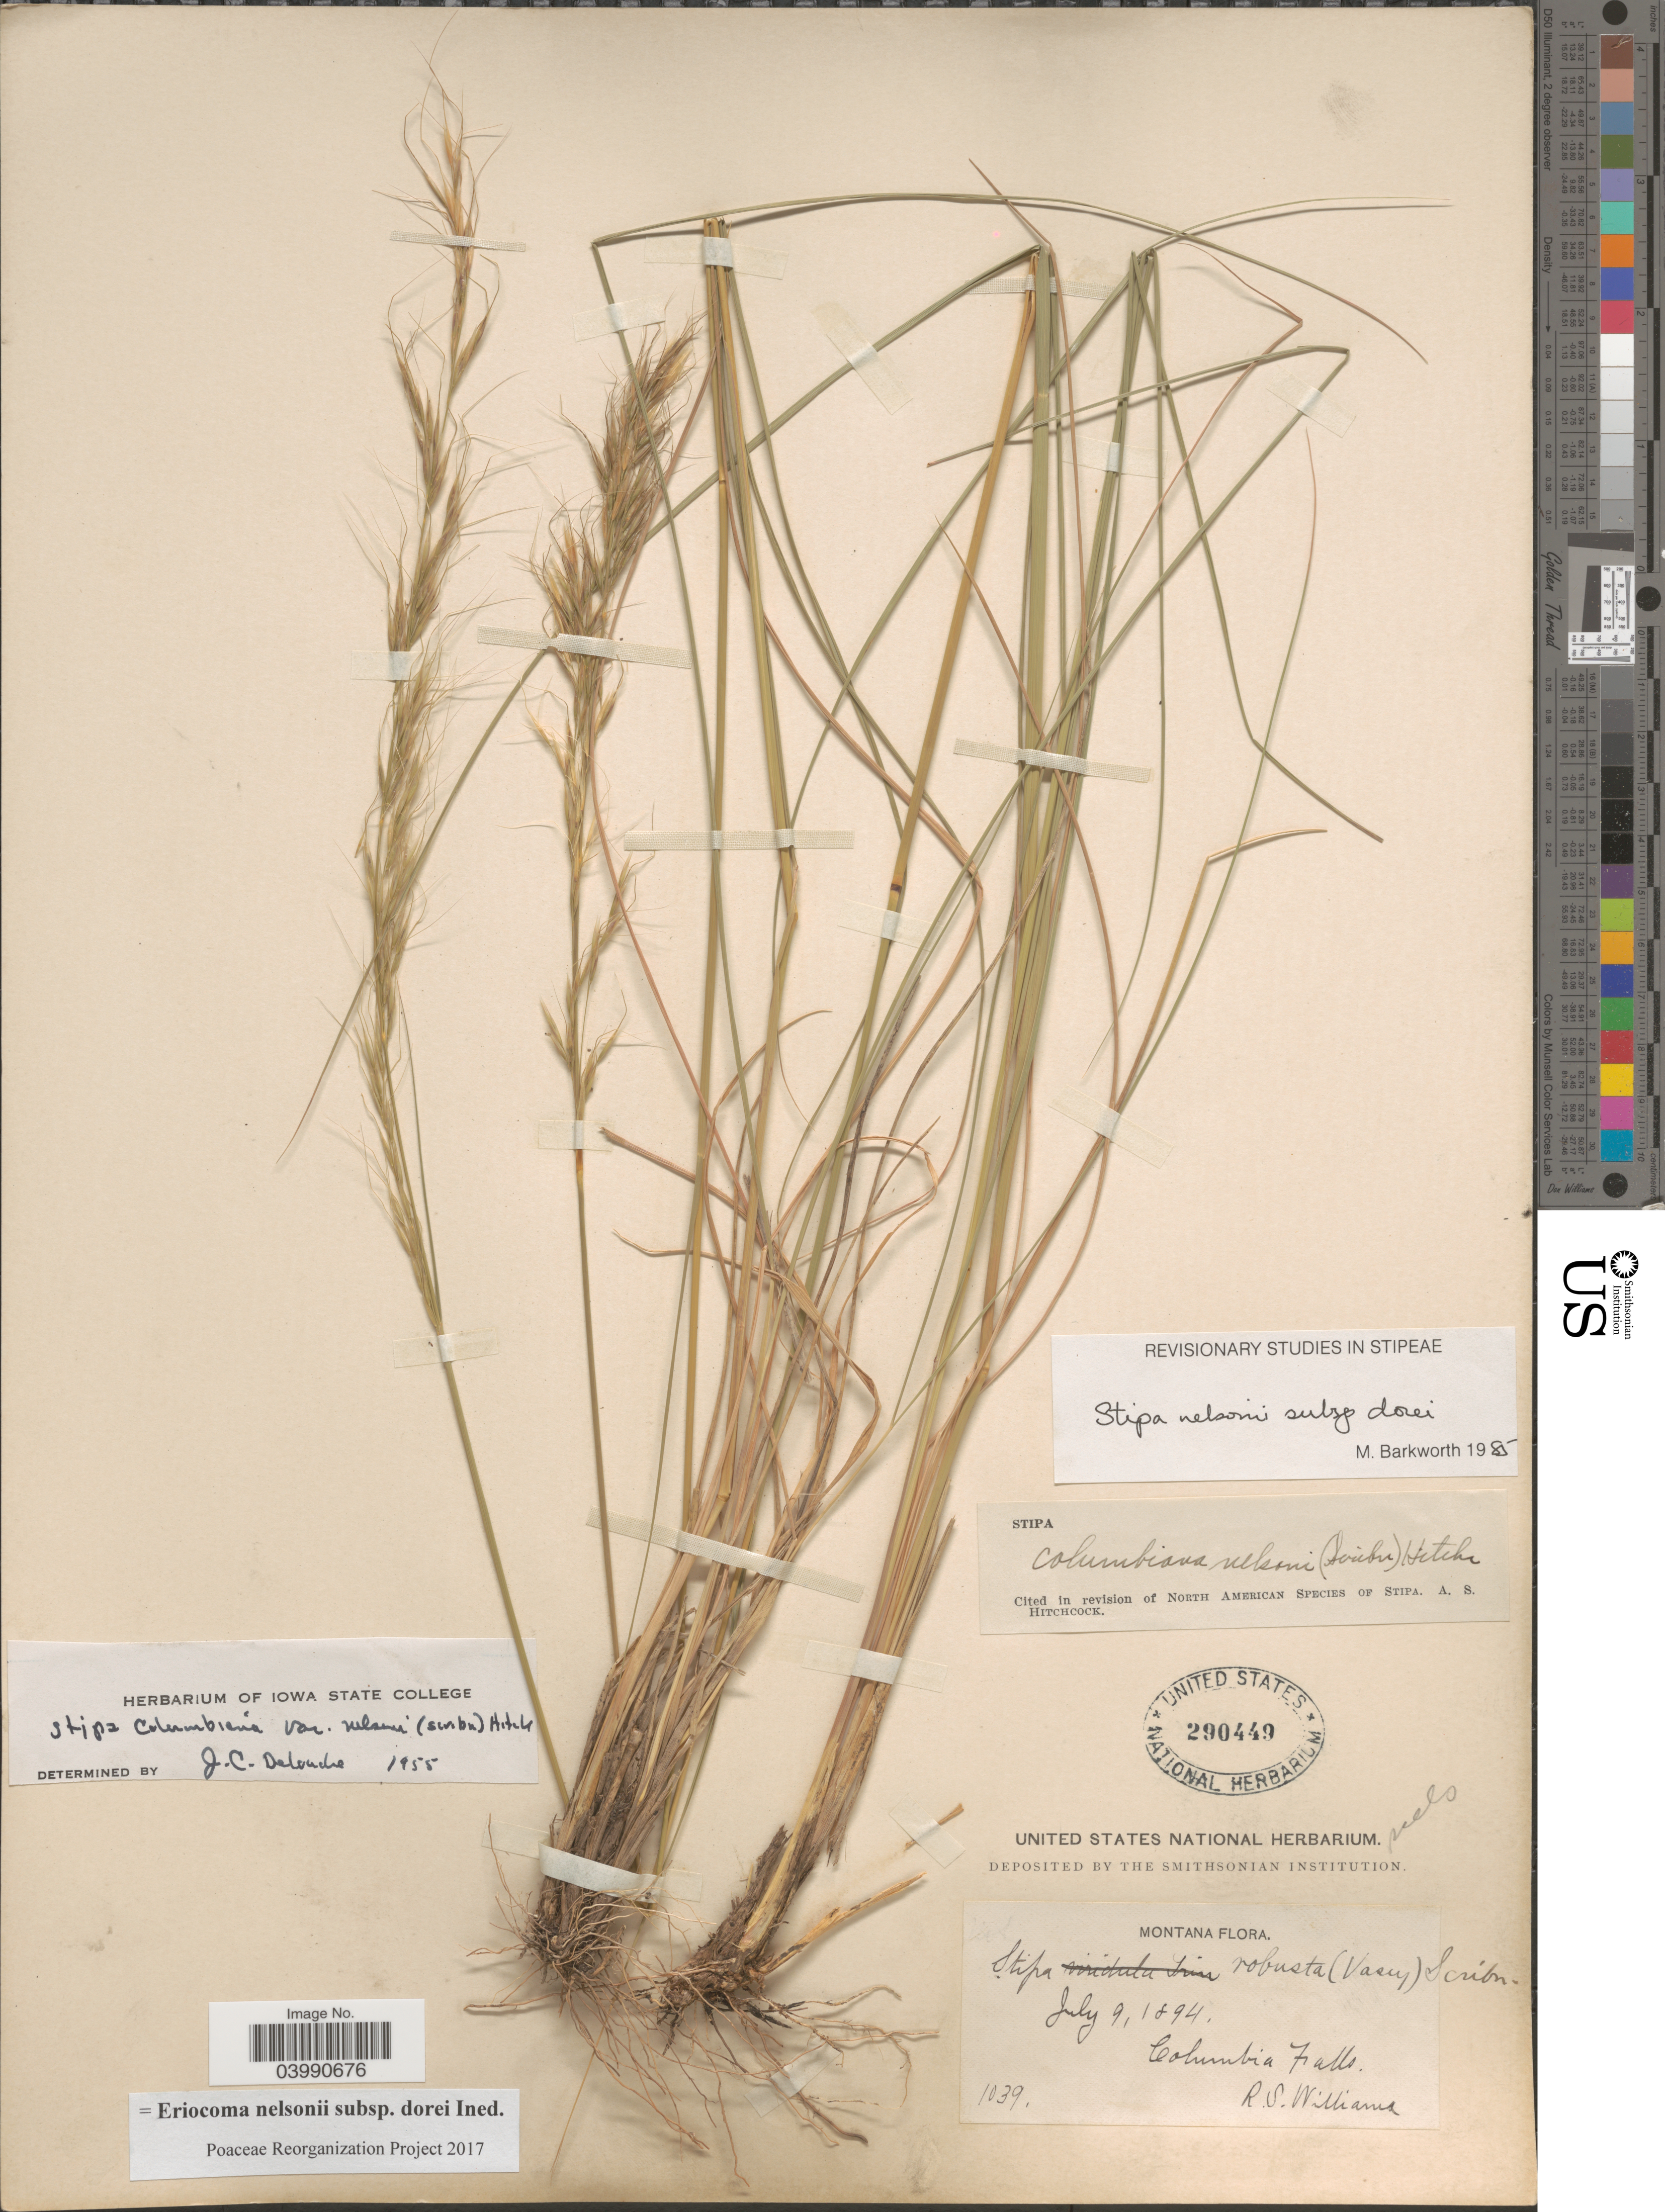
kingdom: Plantae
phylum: Tracheophyta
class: Liliopsida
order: Poales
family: Poaceae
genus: Eriocoma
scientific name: Eriocoma nelsonii subsp. dorei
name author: (Barkworth & J. Maze) Romasch.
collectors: R. S. Williams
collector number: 1039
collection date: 1894-07-09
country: United States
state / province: Montana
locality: Columbia Falls.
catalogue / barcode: US 290449